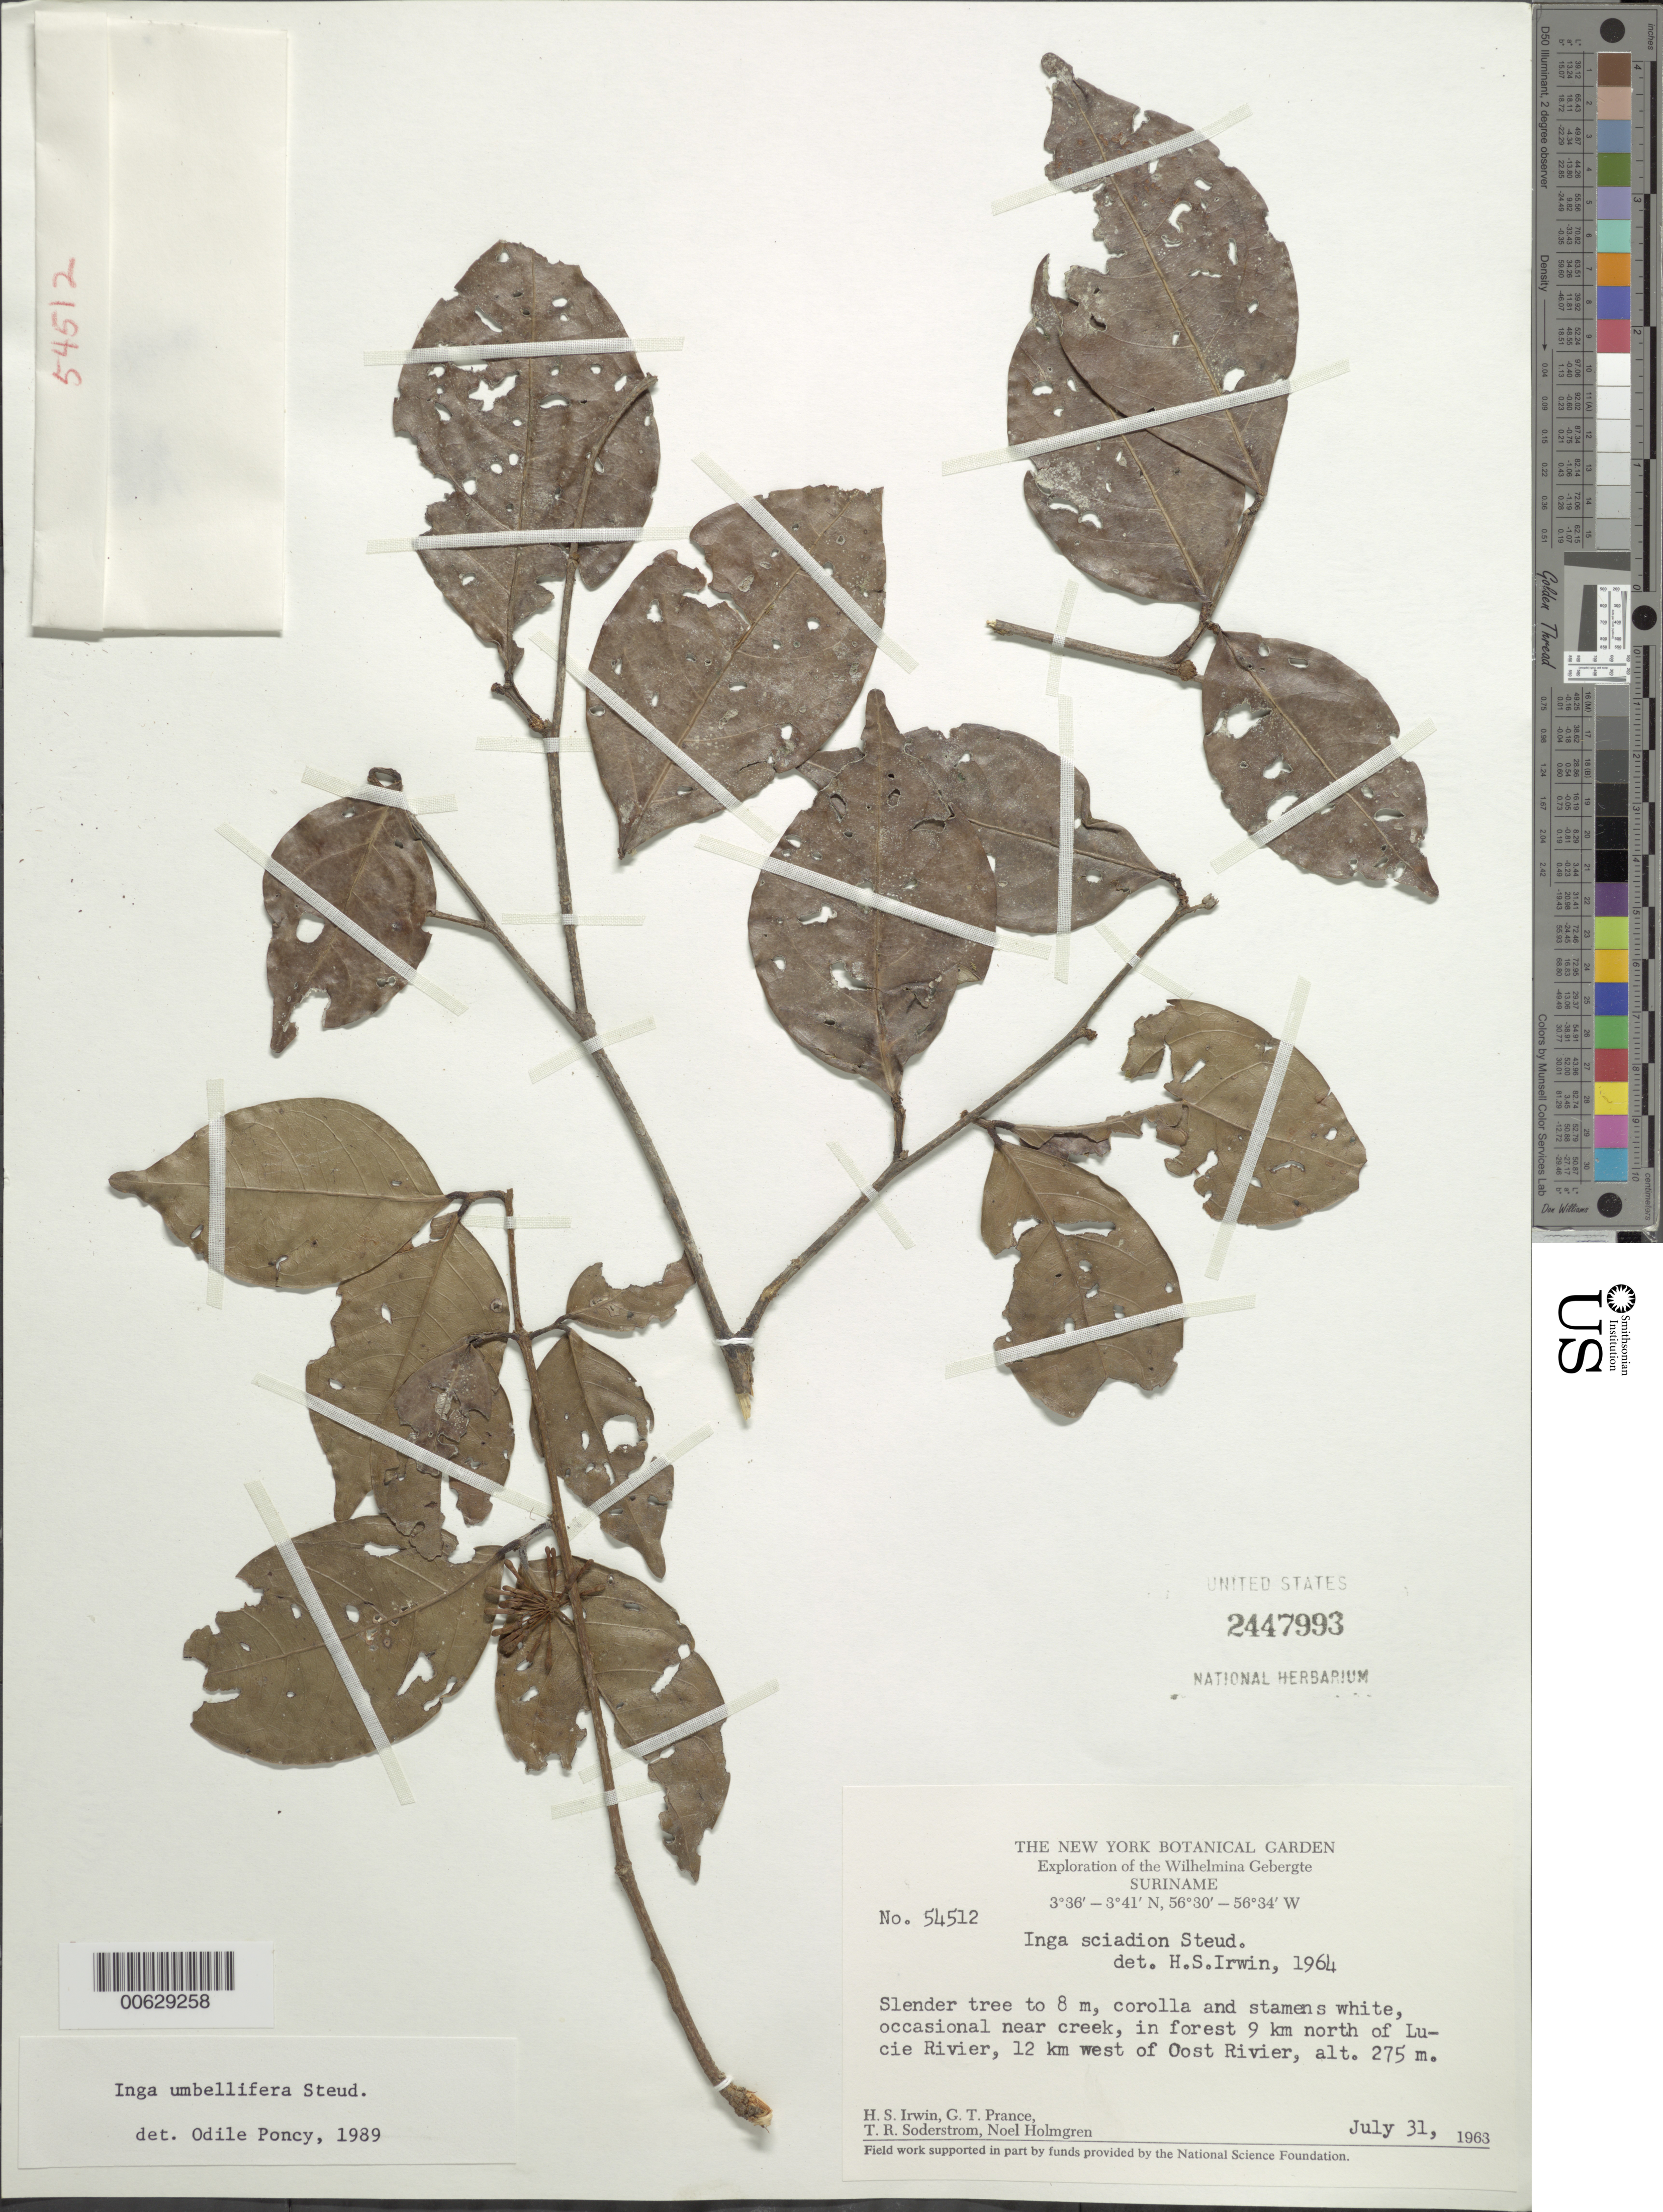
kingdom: Plantae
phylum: Tracheophyta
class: Magnoliopsida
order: Fabales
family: Fabaceae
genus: Inga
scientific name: Inga umbellifera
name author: (Vahl) Steud. ex DC.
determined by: Poncy, O.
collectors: H. Irwin, G. T. Prance, T. R. Soderstrom & N. H. Holmgren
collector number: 54512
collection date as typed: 31-Jul-63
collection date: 1963-07-31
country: Suriname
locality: Lucie R., 9 km N of and 12 km W of Oost R., Wilhelmina Gebergte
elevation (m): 275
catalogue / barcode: US 2447993